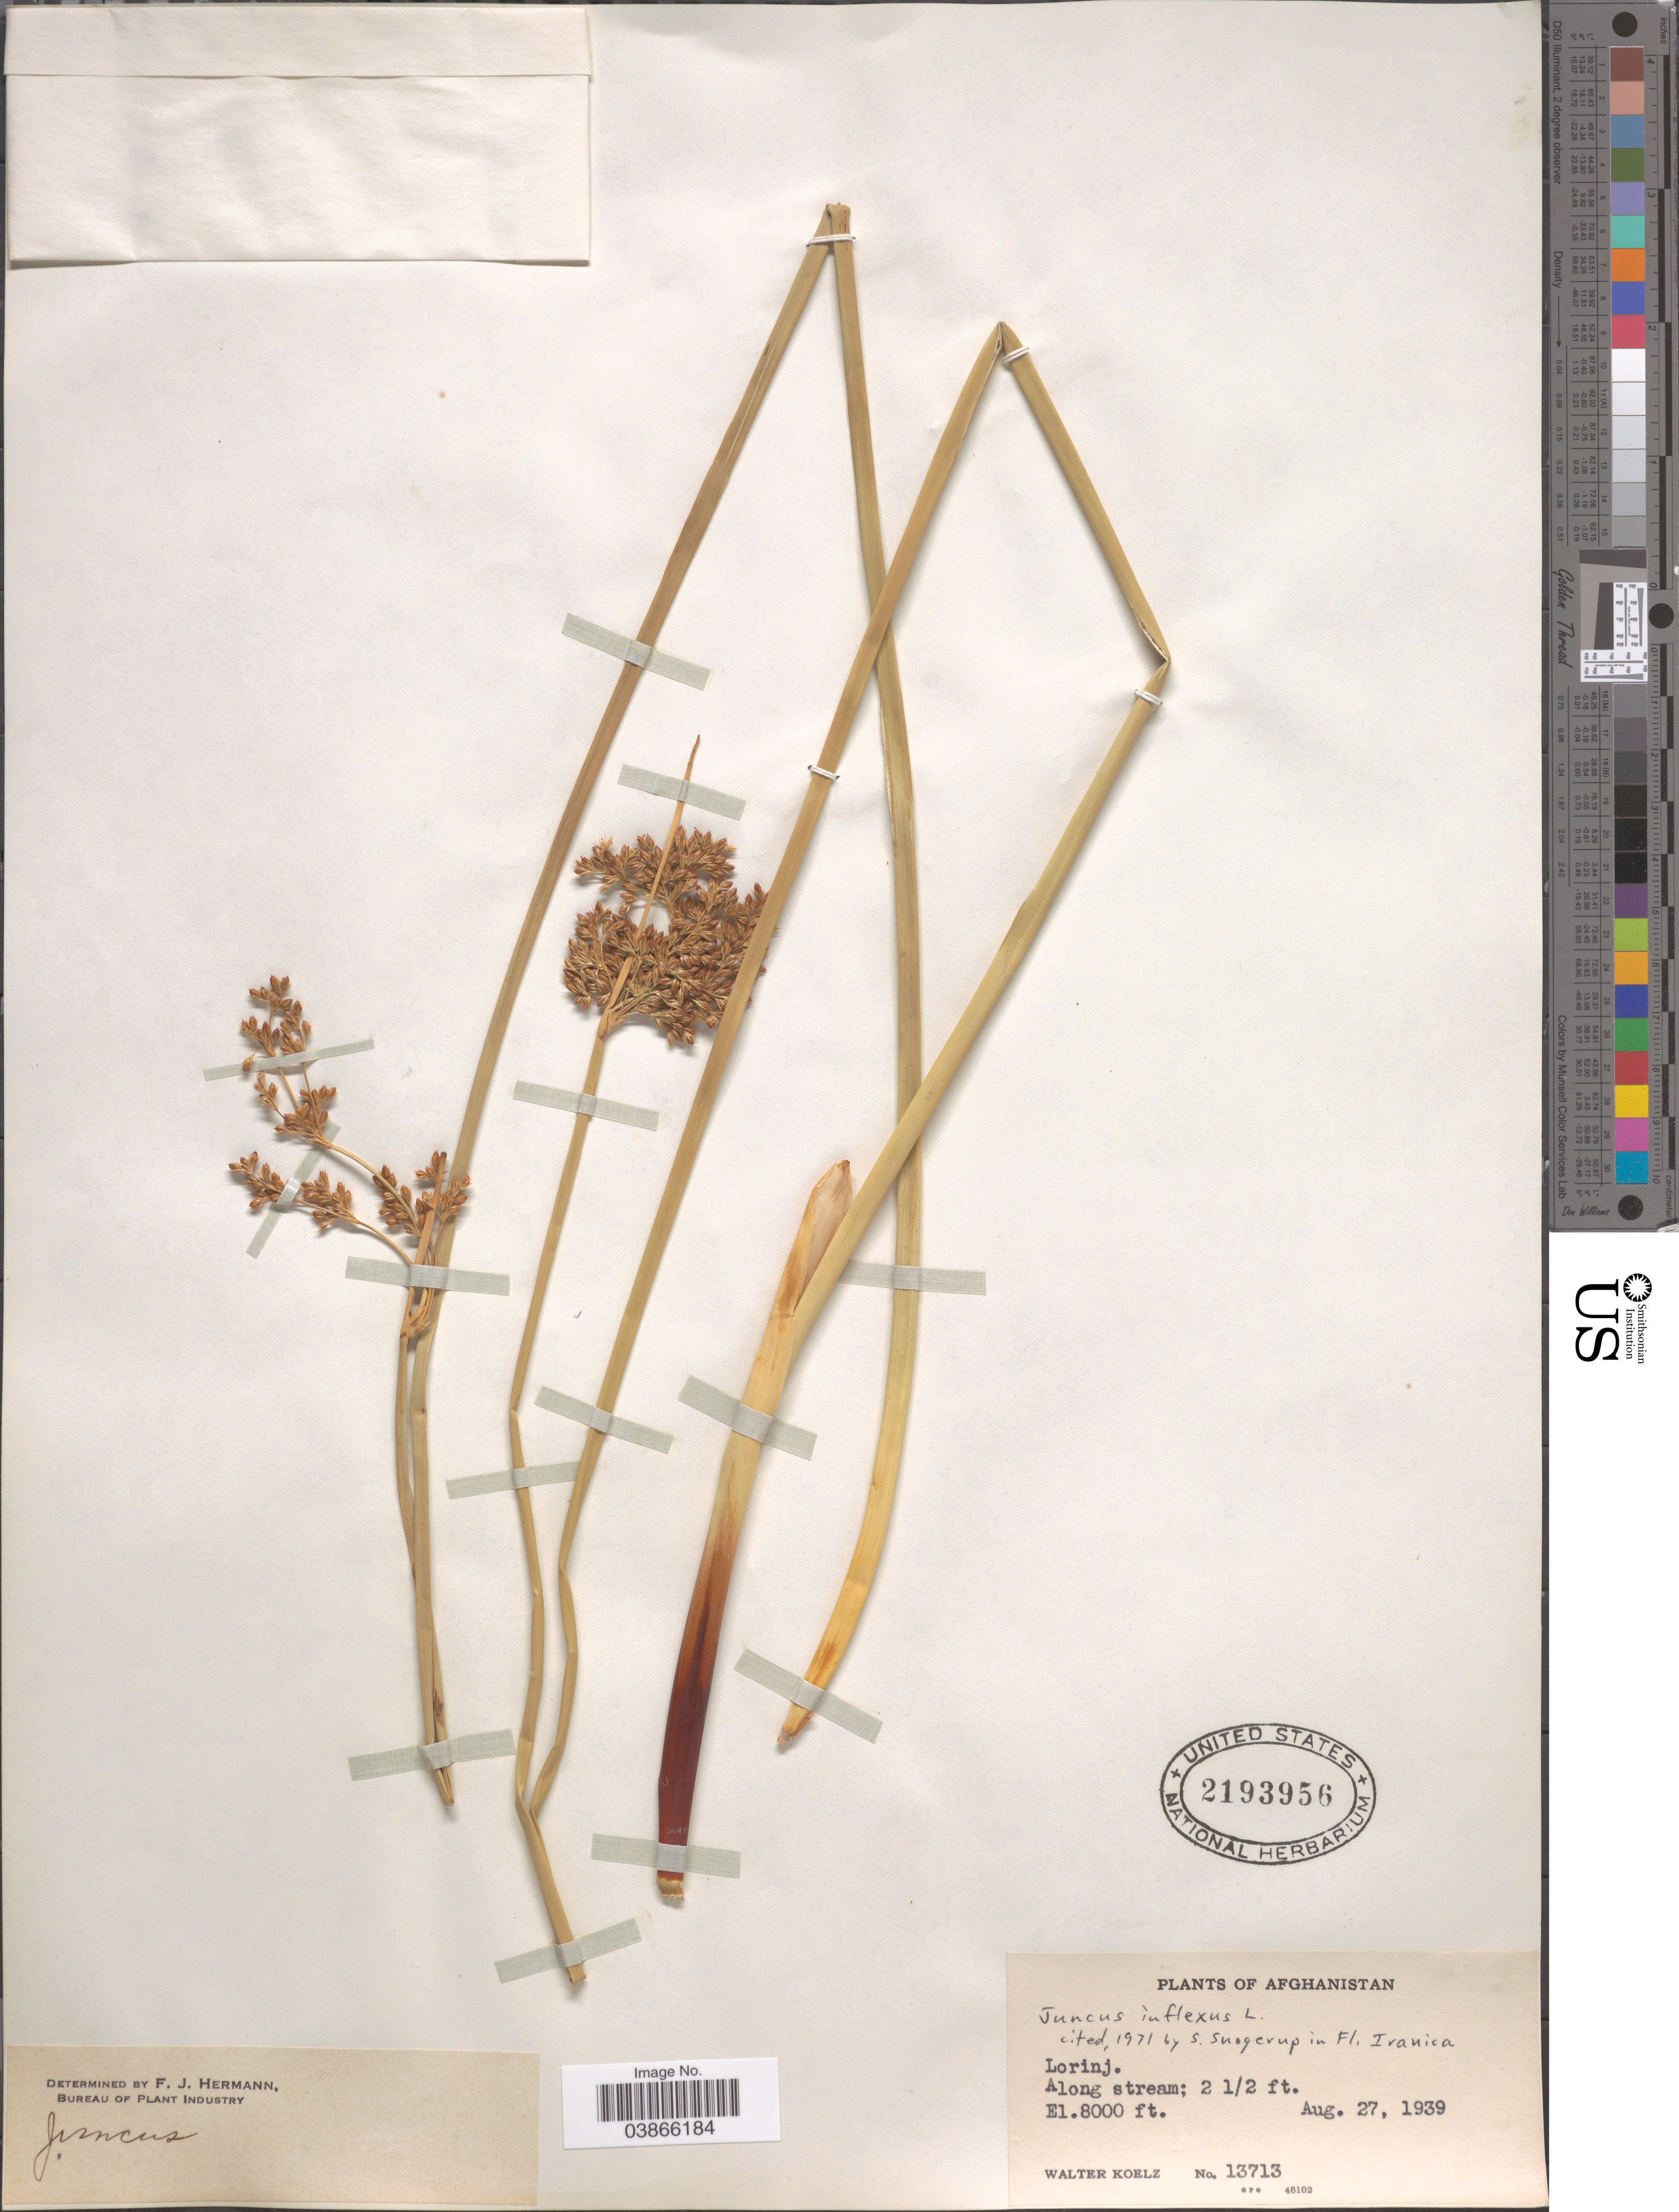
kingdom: Plantae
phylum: Tracheophyta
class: Liliopsida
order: Poales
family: Juncaceae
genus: Juncus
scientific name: Juncus inflexus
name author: L.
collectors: W. N. Koelz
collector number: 13713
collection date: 1939-08-27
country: Afghanistan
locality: Lorinj.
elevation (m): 2438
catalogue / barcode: US 2193956